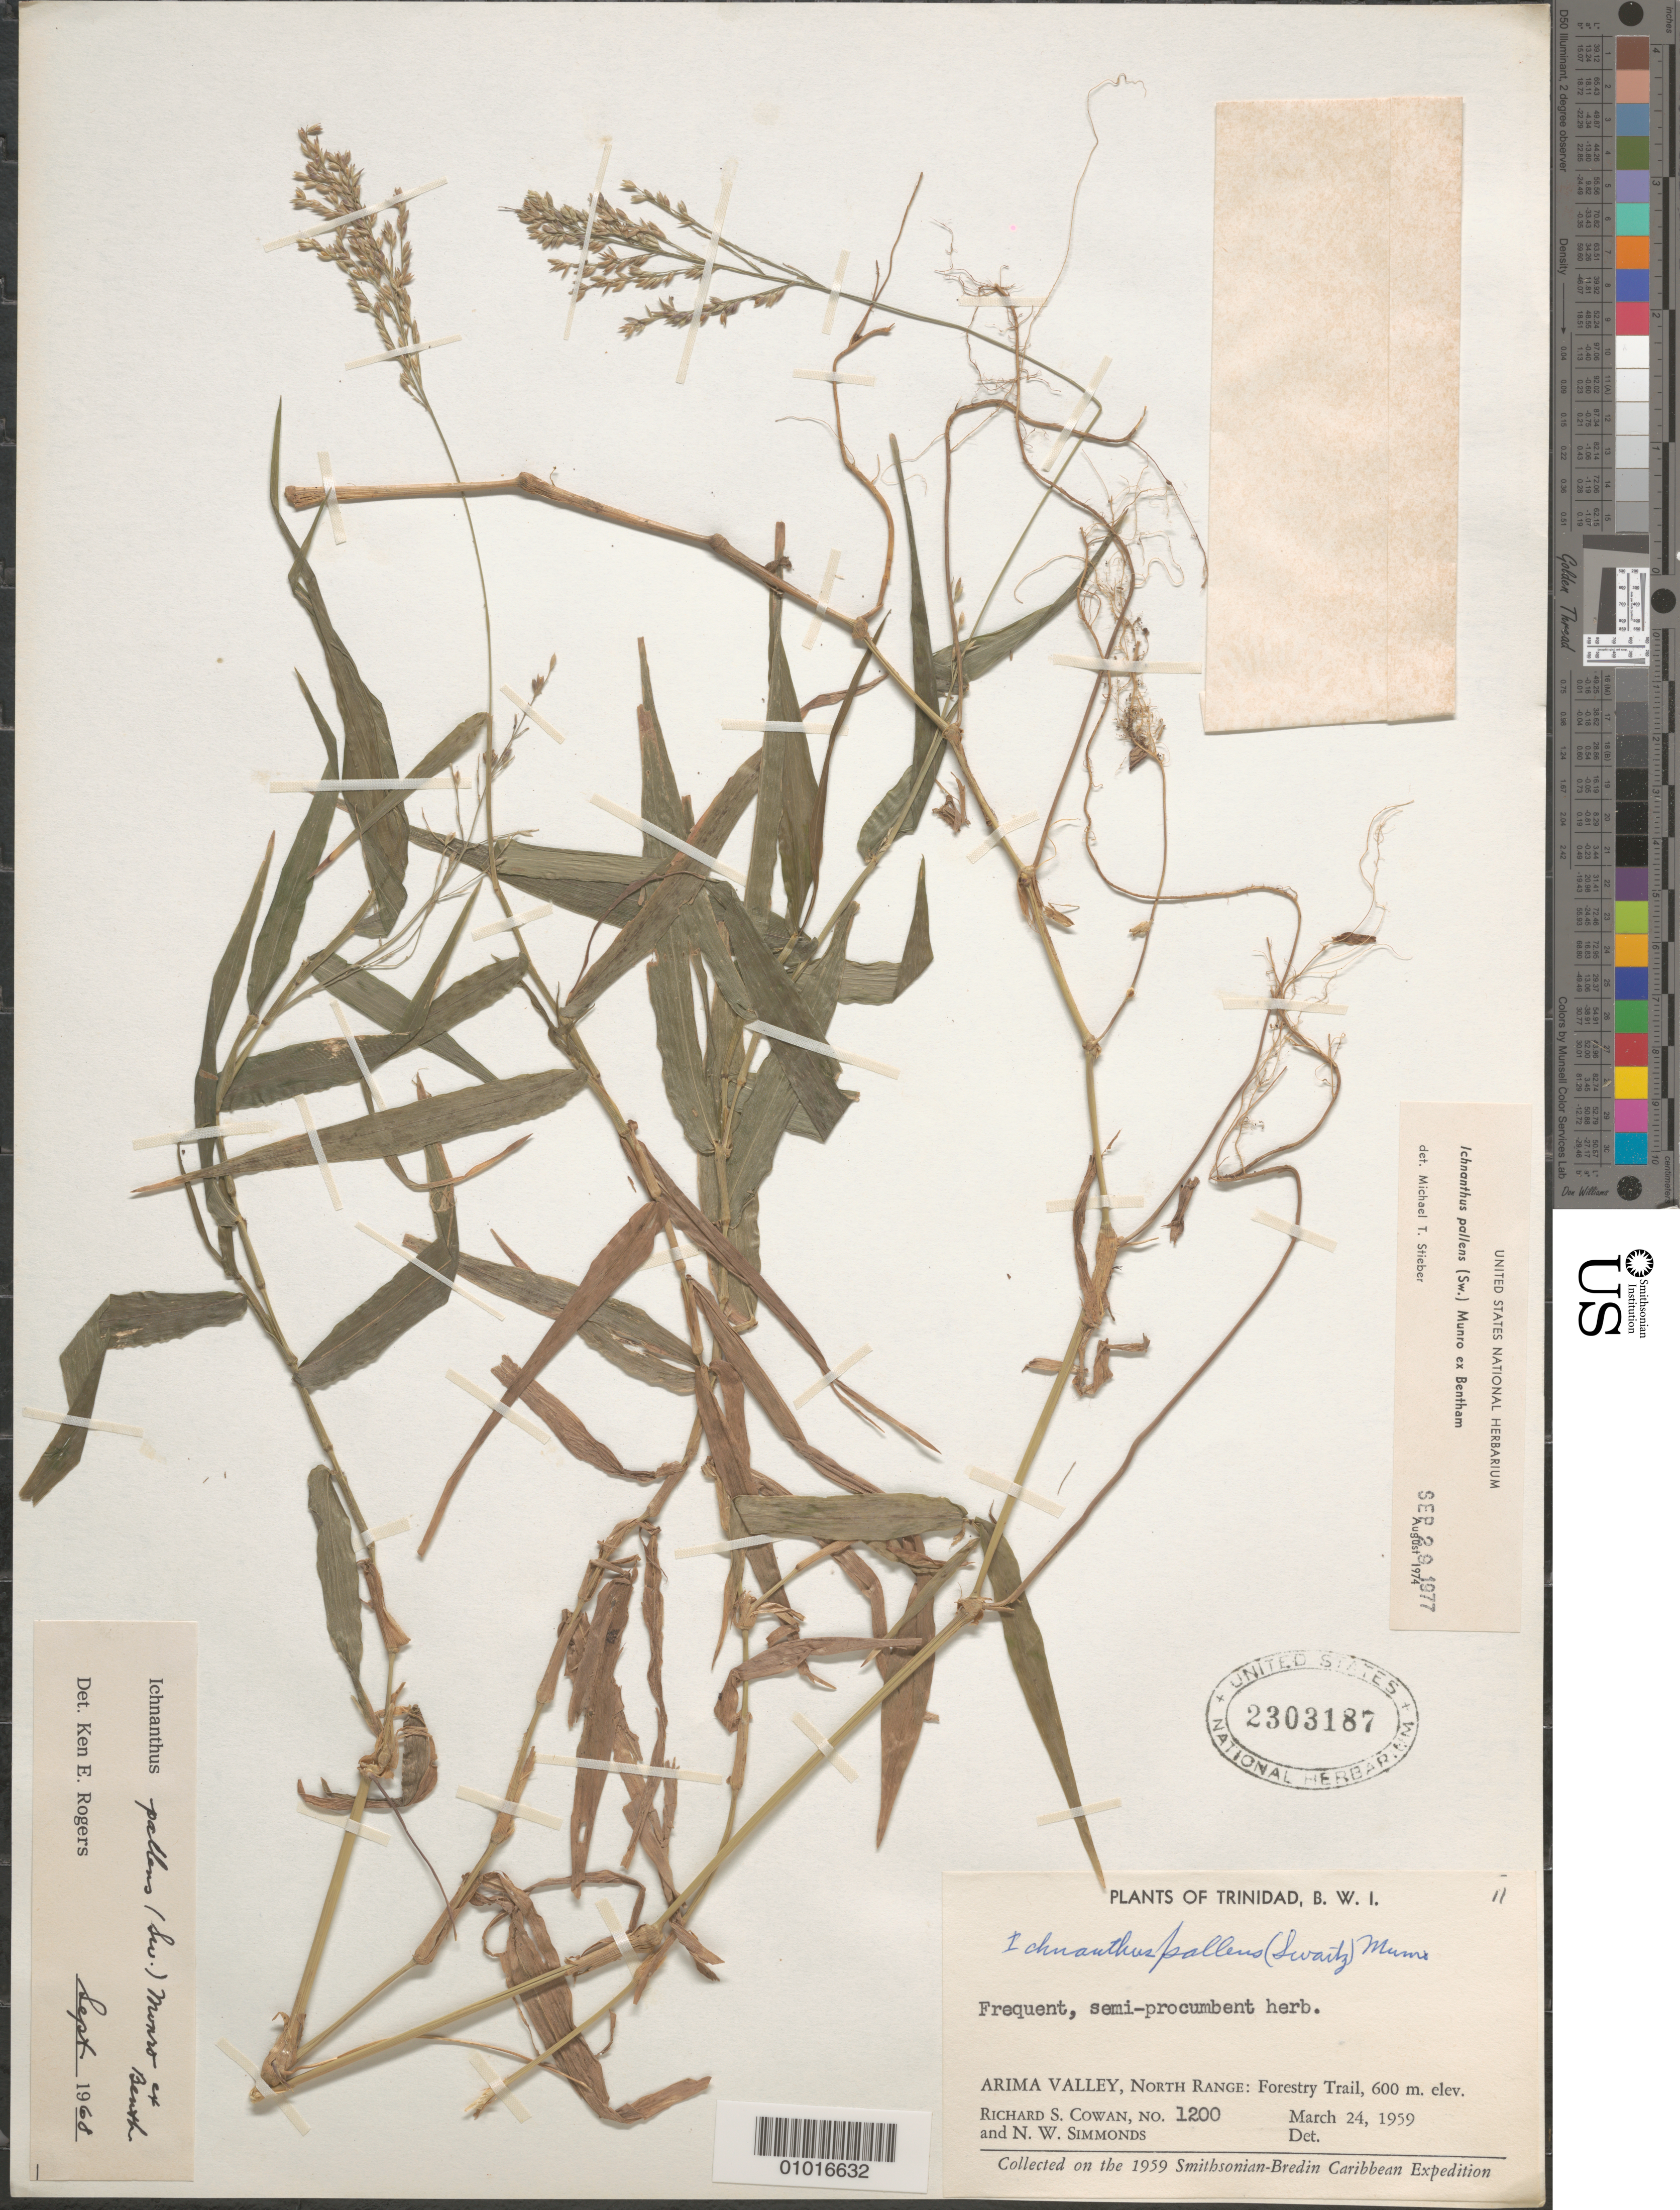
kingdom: Plantae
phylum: Tracheophyta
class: Liliopsida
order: Poales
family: Poaceae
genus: Ichnanthus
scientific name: Ichnanthus pallens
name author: (Sw.) Munro ex Benth.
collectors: R. S. Cowan & N. W. Simmonds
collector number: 1200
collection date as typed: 24 Mar 1959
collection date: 1959-03-24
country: Trinidad and Tobago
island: Trinidad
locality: Arima Valley, North Range: Forestry Trail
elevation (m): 600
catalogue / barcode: US 2303187